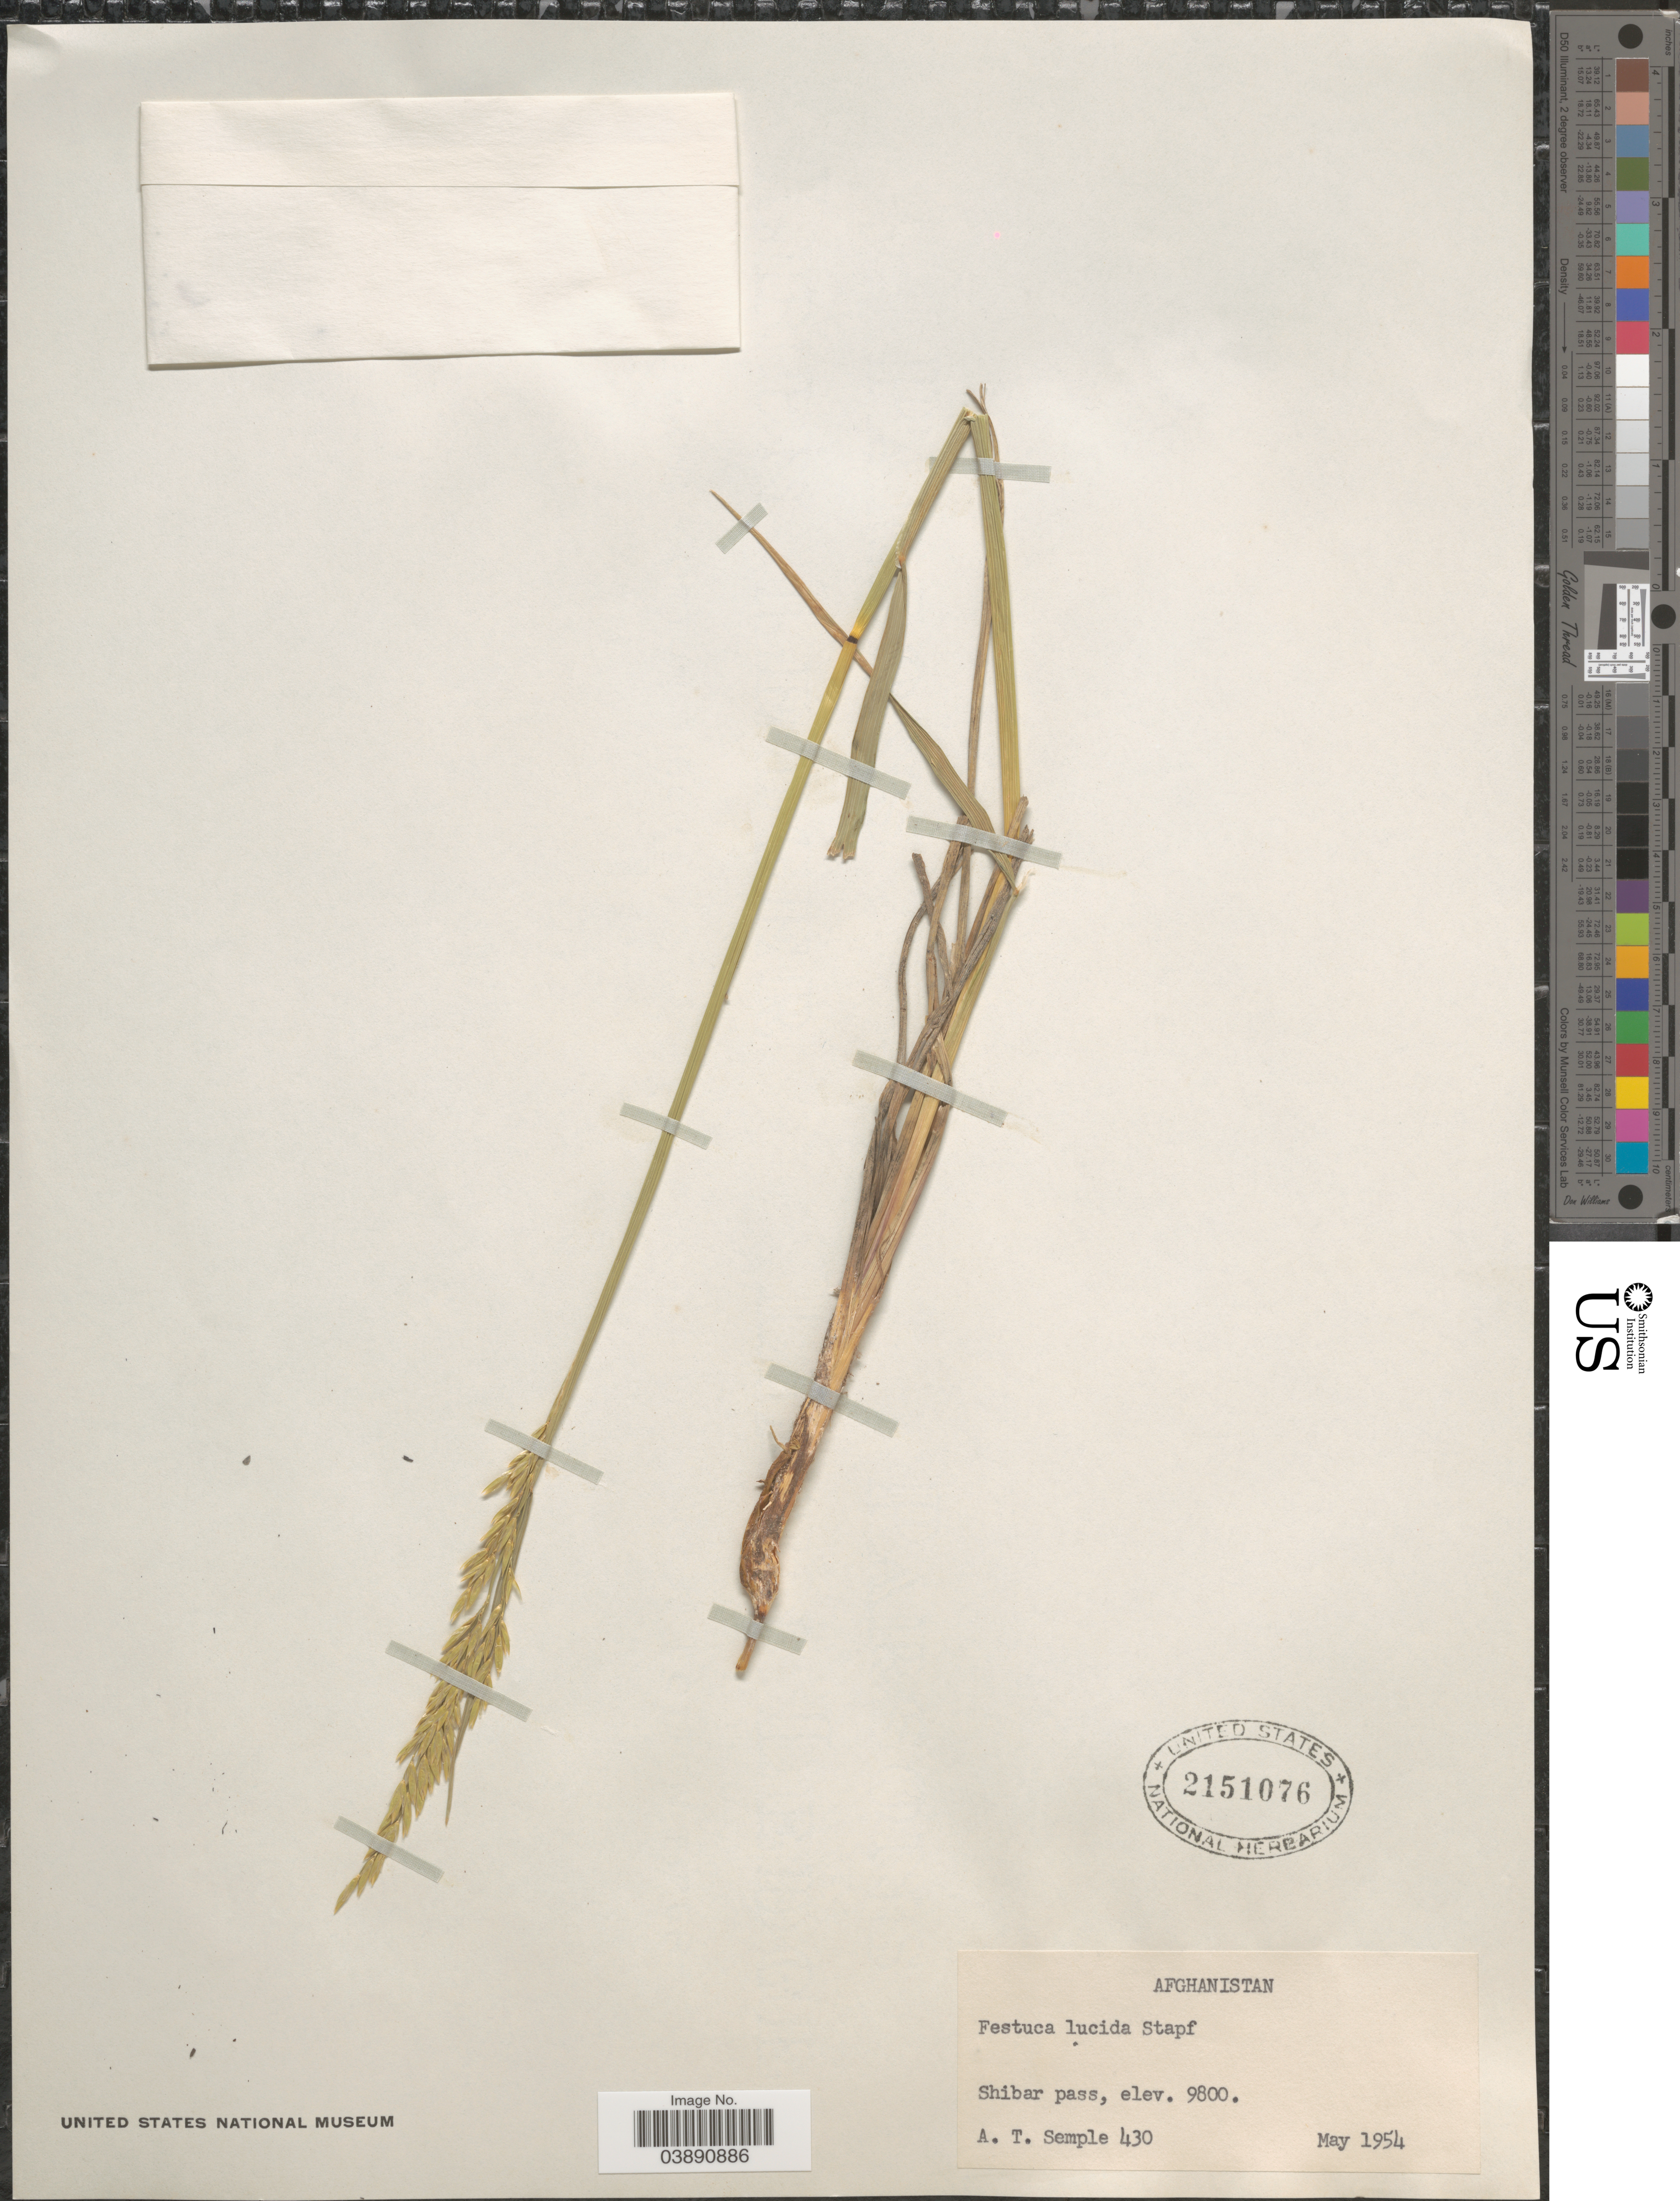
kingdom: Plantae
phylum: Tracheophyta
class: Liliopsida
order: Poales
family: Poaceae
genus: Festuca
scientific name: Festuca lucida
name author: Stapf & Hook. f.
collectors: A. Semple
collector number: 430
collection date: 1954-05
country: Afghanistan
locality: Shibar pass.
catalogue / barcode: US 2151076